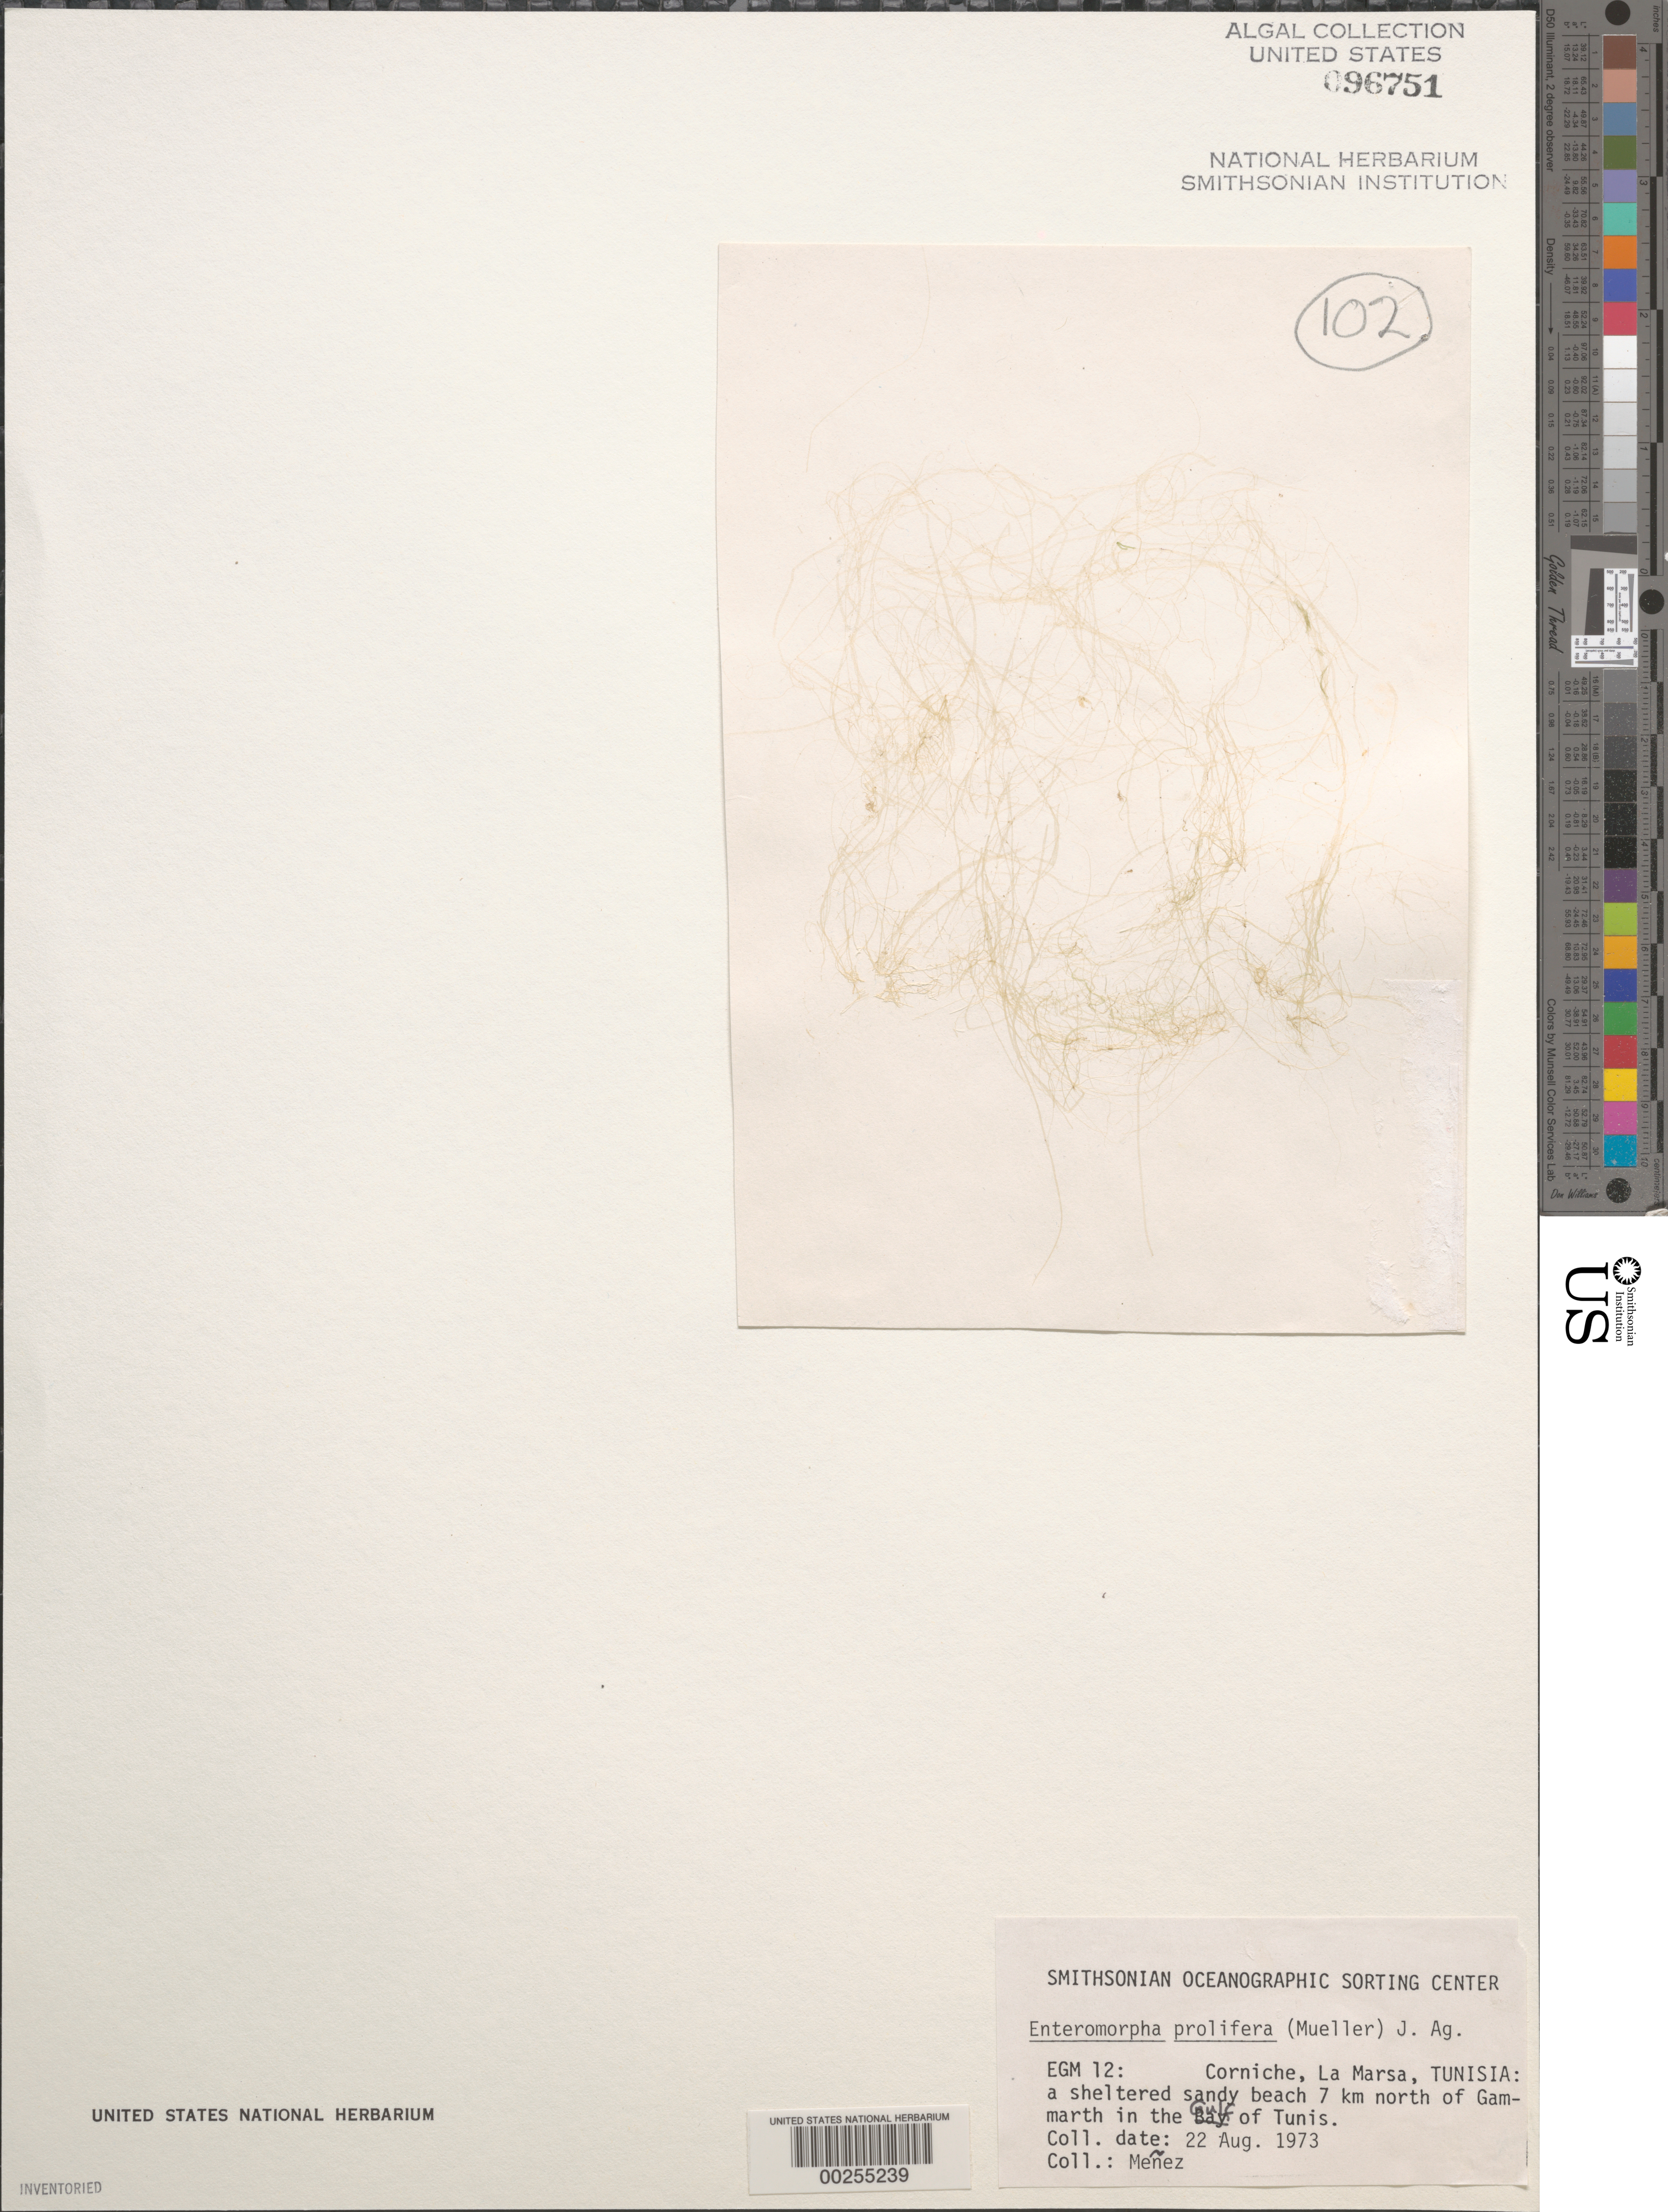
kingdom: Plantae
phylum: Chlorophyta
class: Ulvophyceae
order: Ulvales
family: Ulvaceae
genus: Ulva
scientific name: Ulva prolifera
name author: O.F. Müller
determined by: Algae name updating Project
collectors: Meñez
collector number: EGM 12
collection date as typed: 22 Aug 1973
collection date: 1973-08-22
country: Tunisia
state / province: Tunis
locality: Corniche, la marsa, seven km north of gammarth, gulf of tunis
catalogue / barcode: US 96751